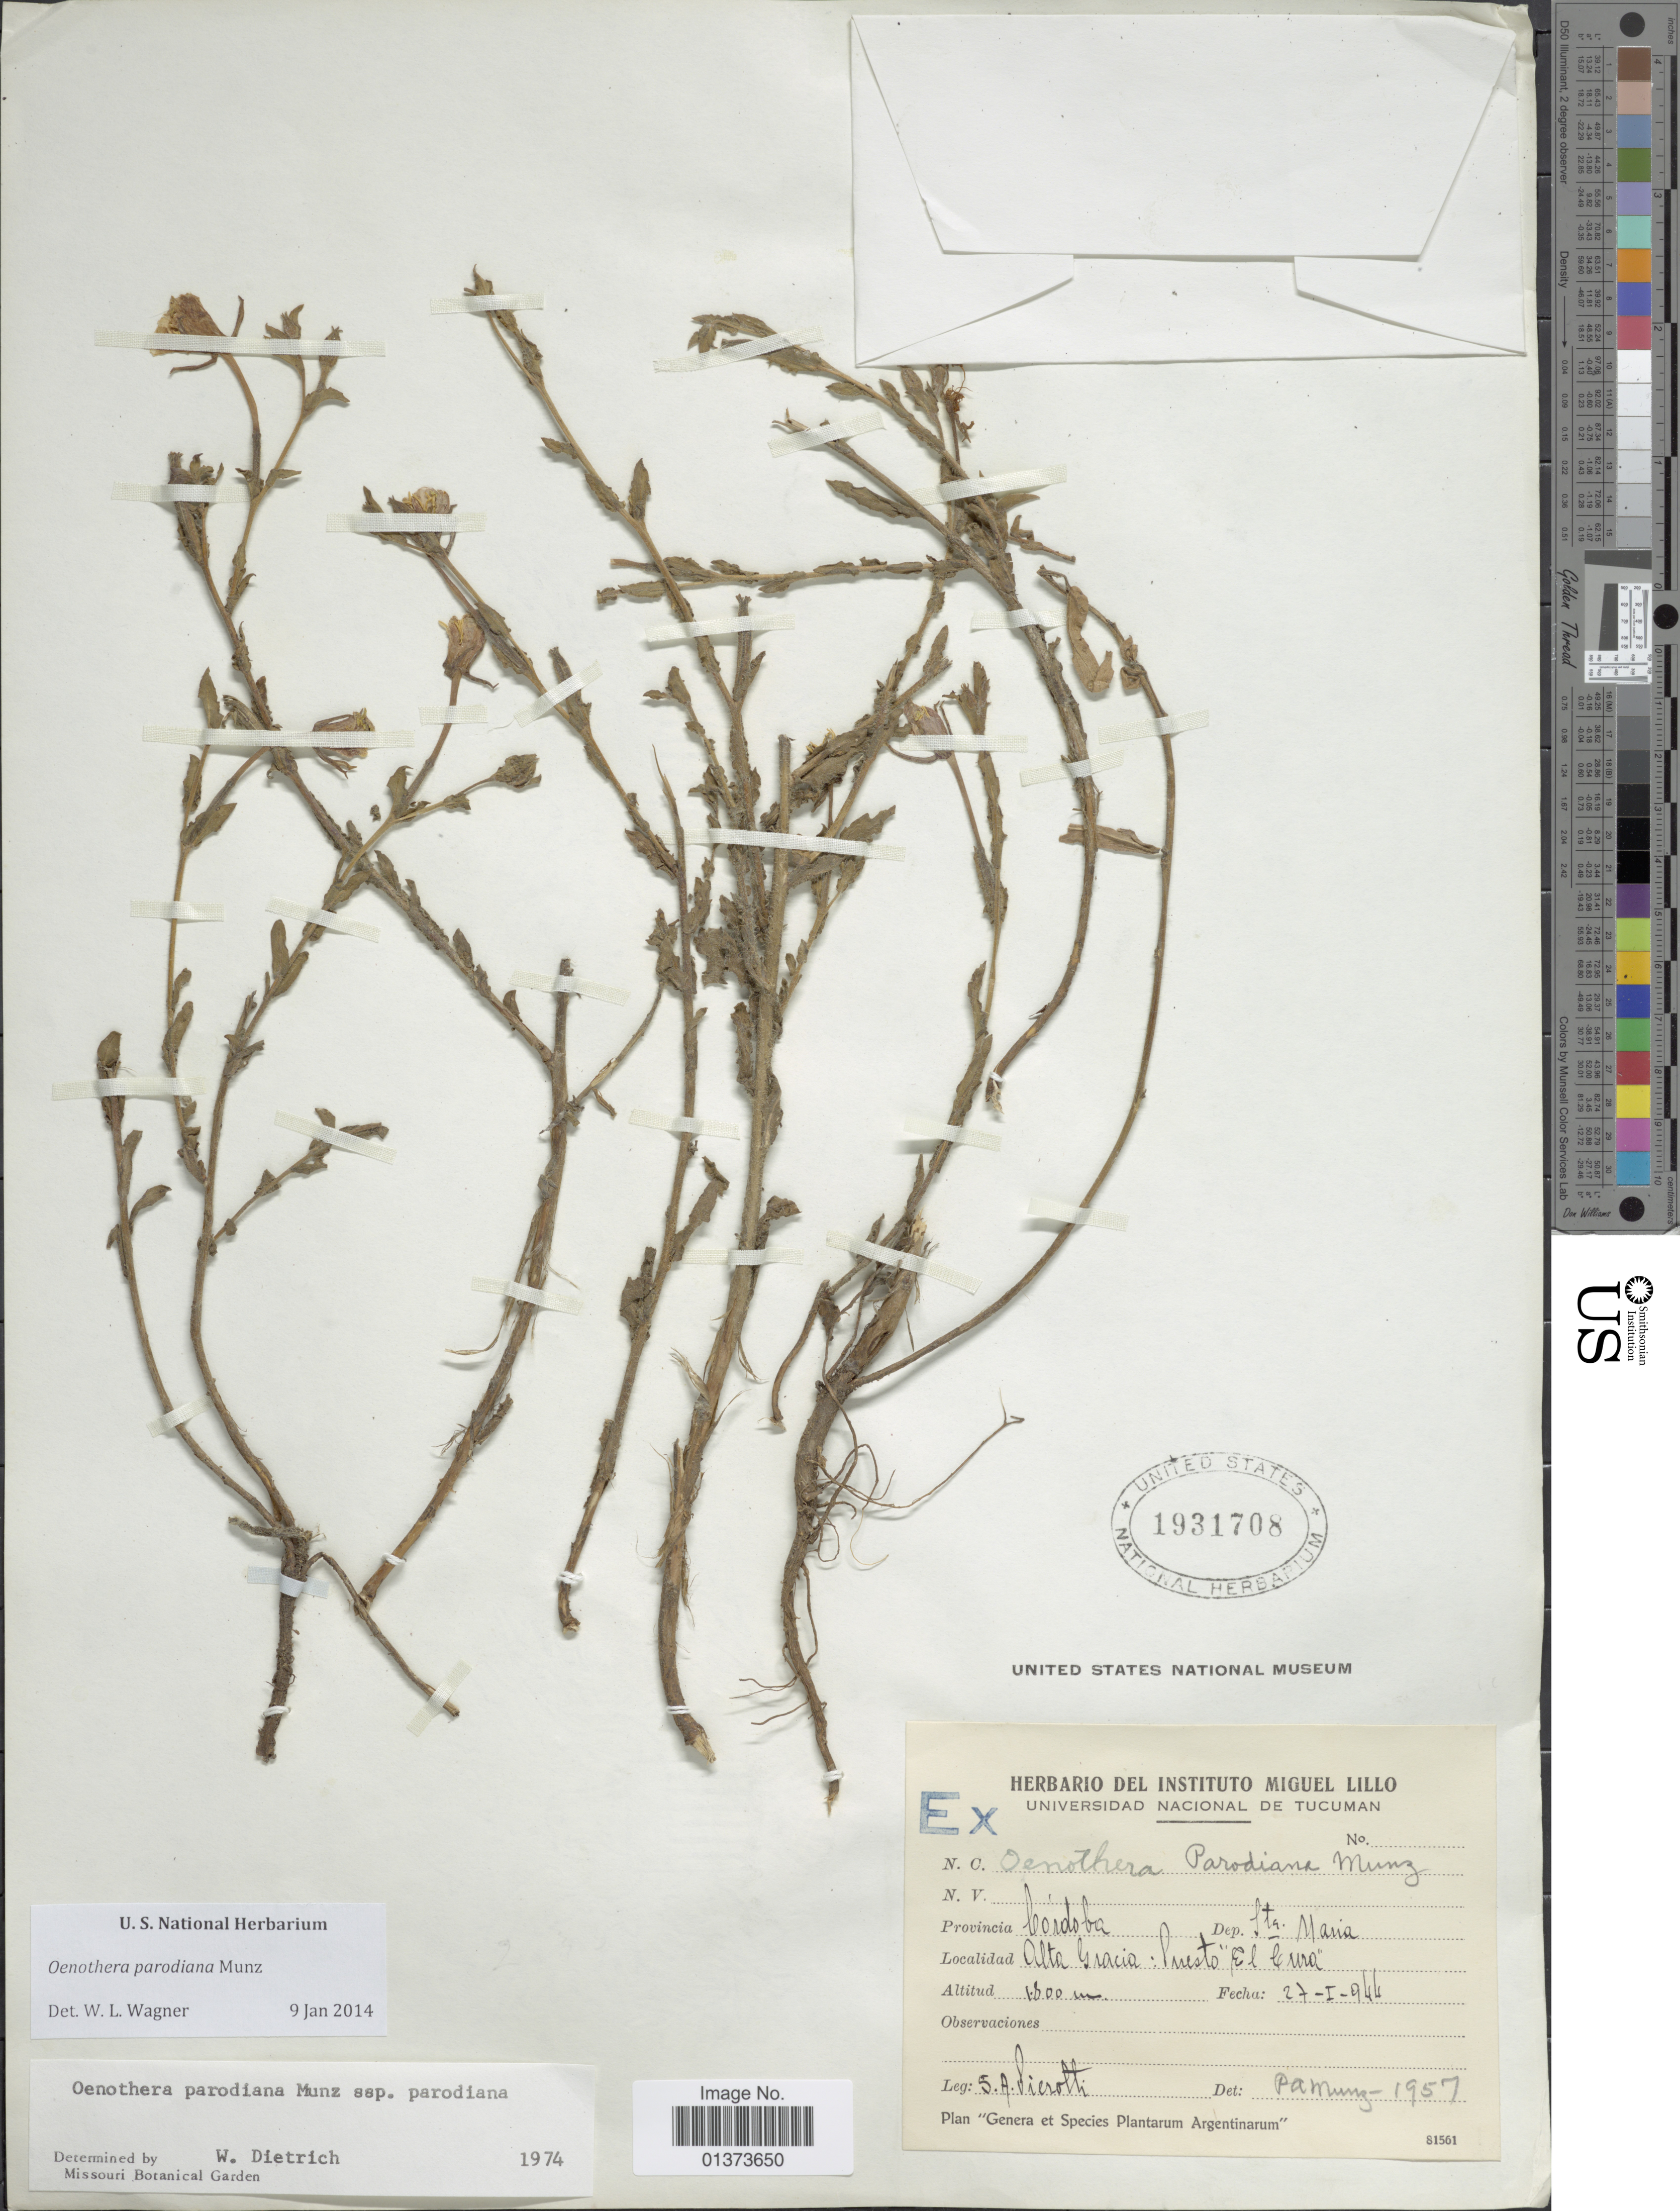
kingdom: Plantae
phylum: Tracheophyta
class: Magnoliopsida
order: Myrtales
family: Onagraceae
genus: Oenothera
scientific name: Oenothera parodiana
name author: Munz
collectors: S. Sieroth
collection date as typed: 944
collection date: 1944-01-27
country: Argentina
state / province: Cordoba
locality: Dep. Sta Maria, Alta Gracia: Puerto El Cura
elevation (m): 1800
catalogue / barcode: US 1931708